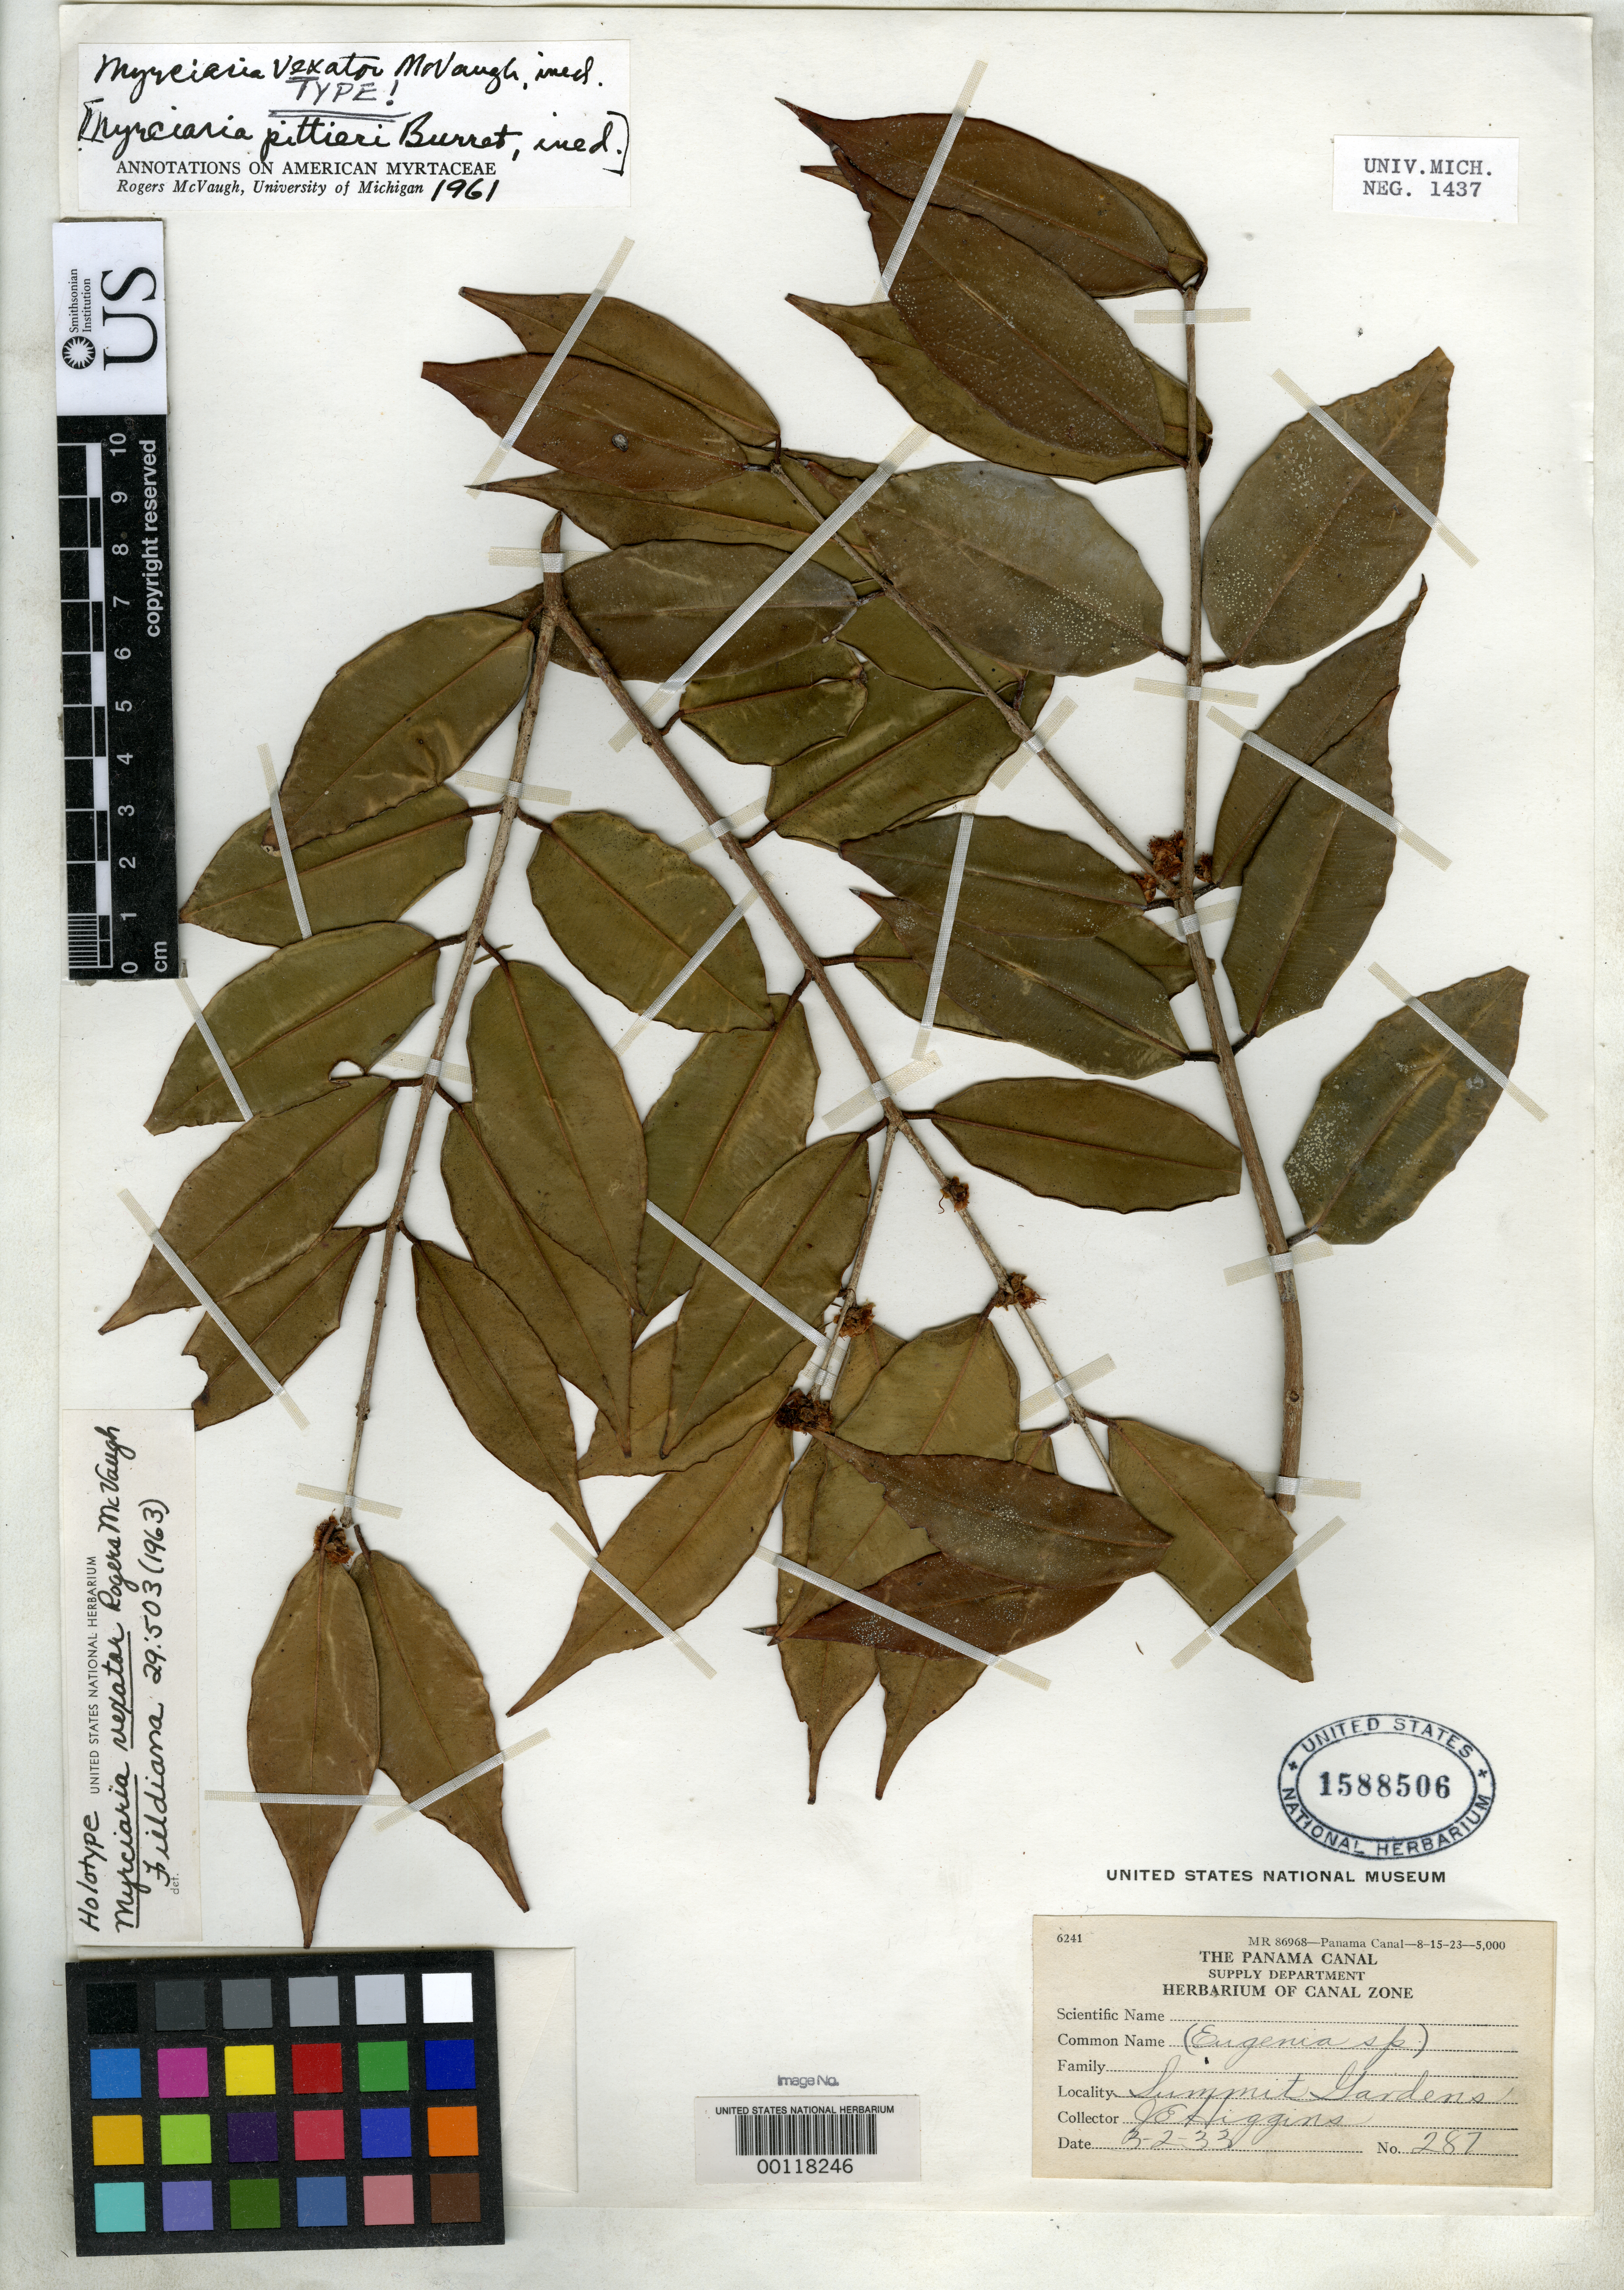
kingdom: Plantae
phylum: Tracheophyta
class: Magnoliopsida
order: Myrtales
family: Myrtaceae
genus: Myrciaria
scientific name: Myrciaria vexator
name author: McVaugh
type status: Holotype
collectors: J. Higgins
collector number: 287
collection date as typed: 02 Mar 1933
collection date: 1933-03-02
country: Panama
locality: Summit Gardens.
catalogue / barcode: US 1588506